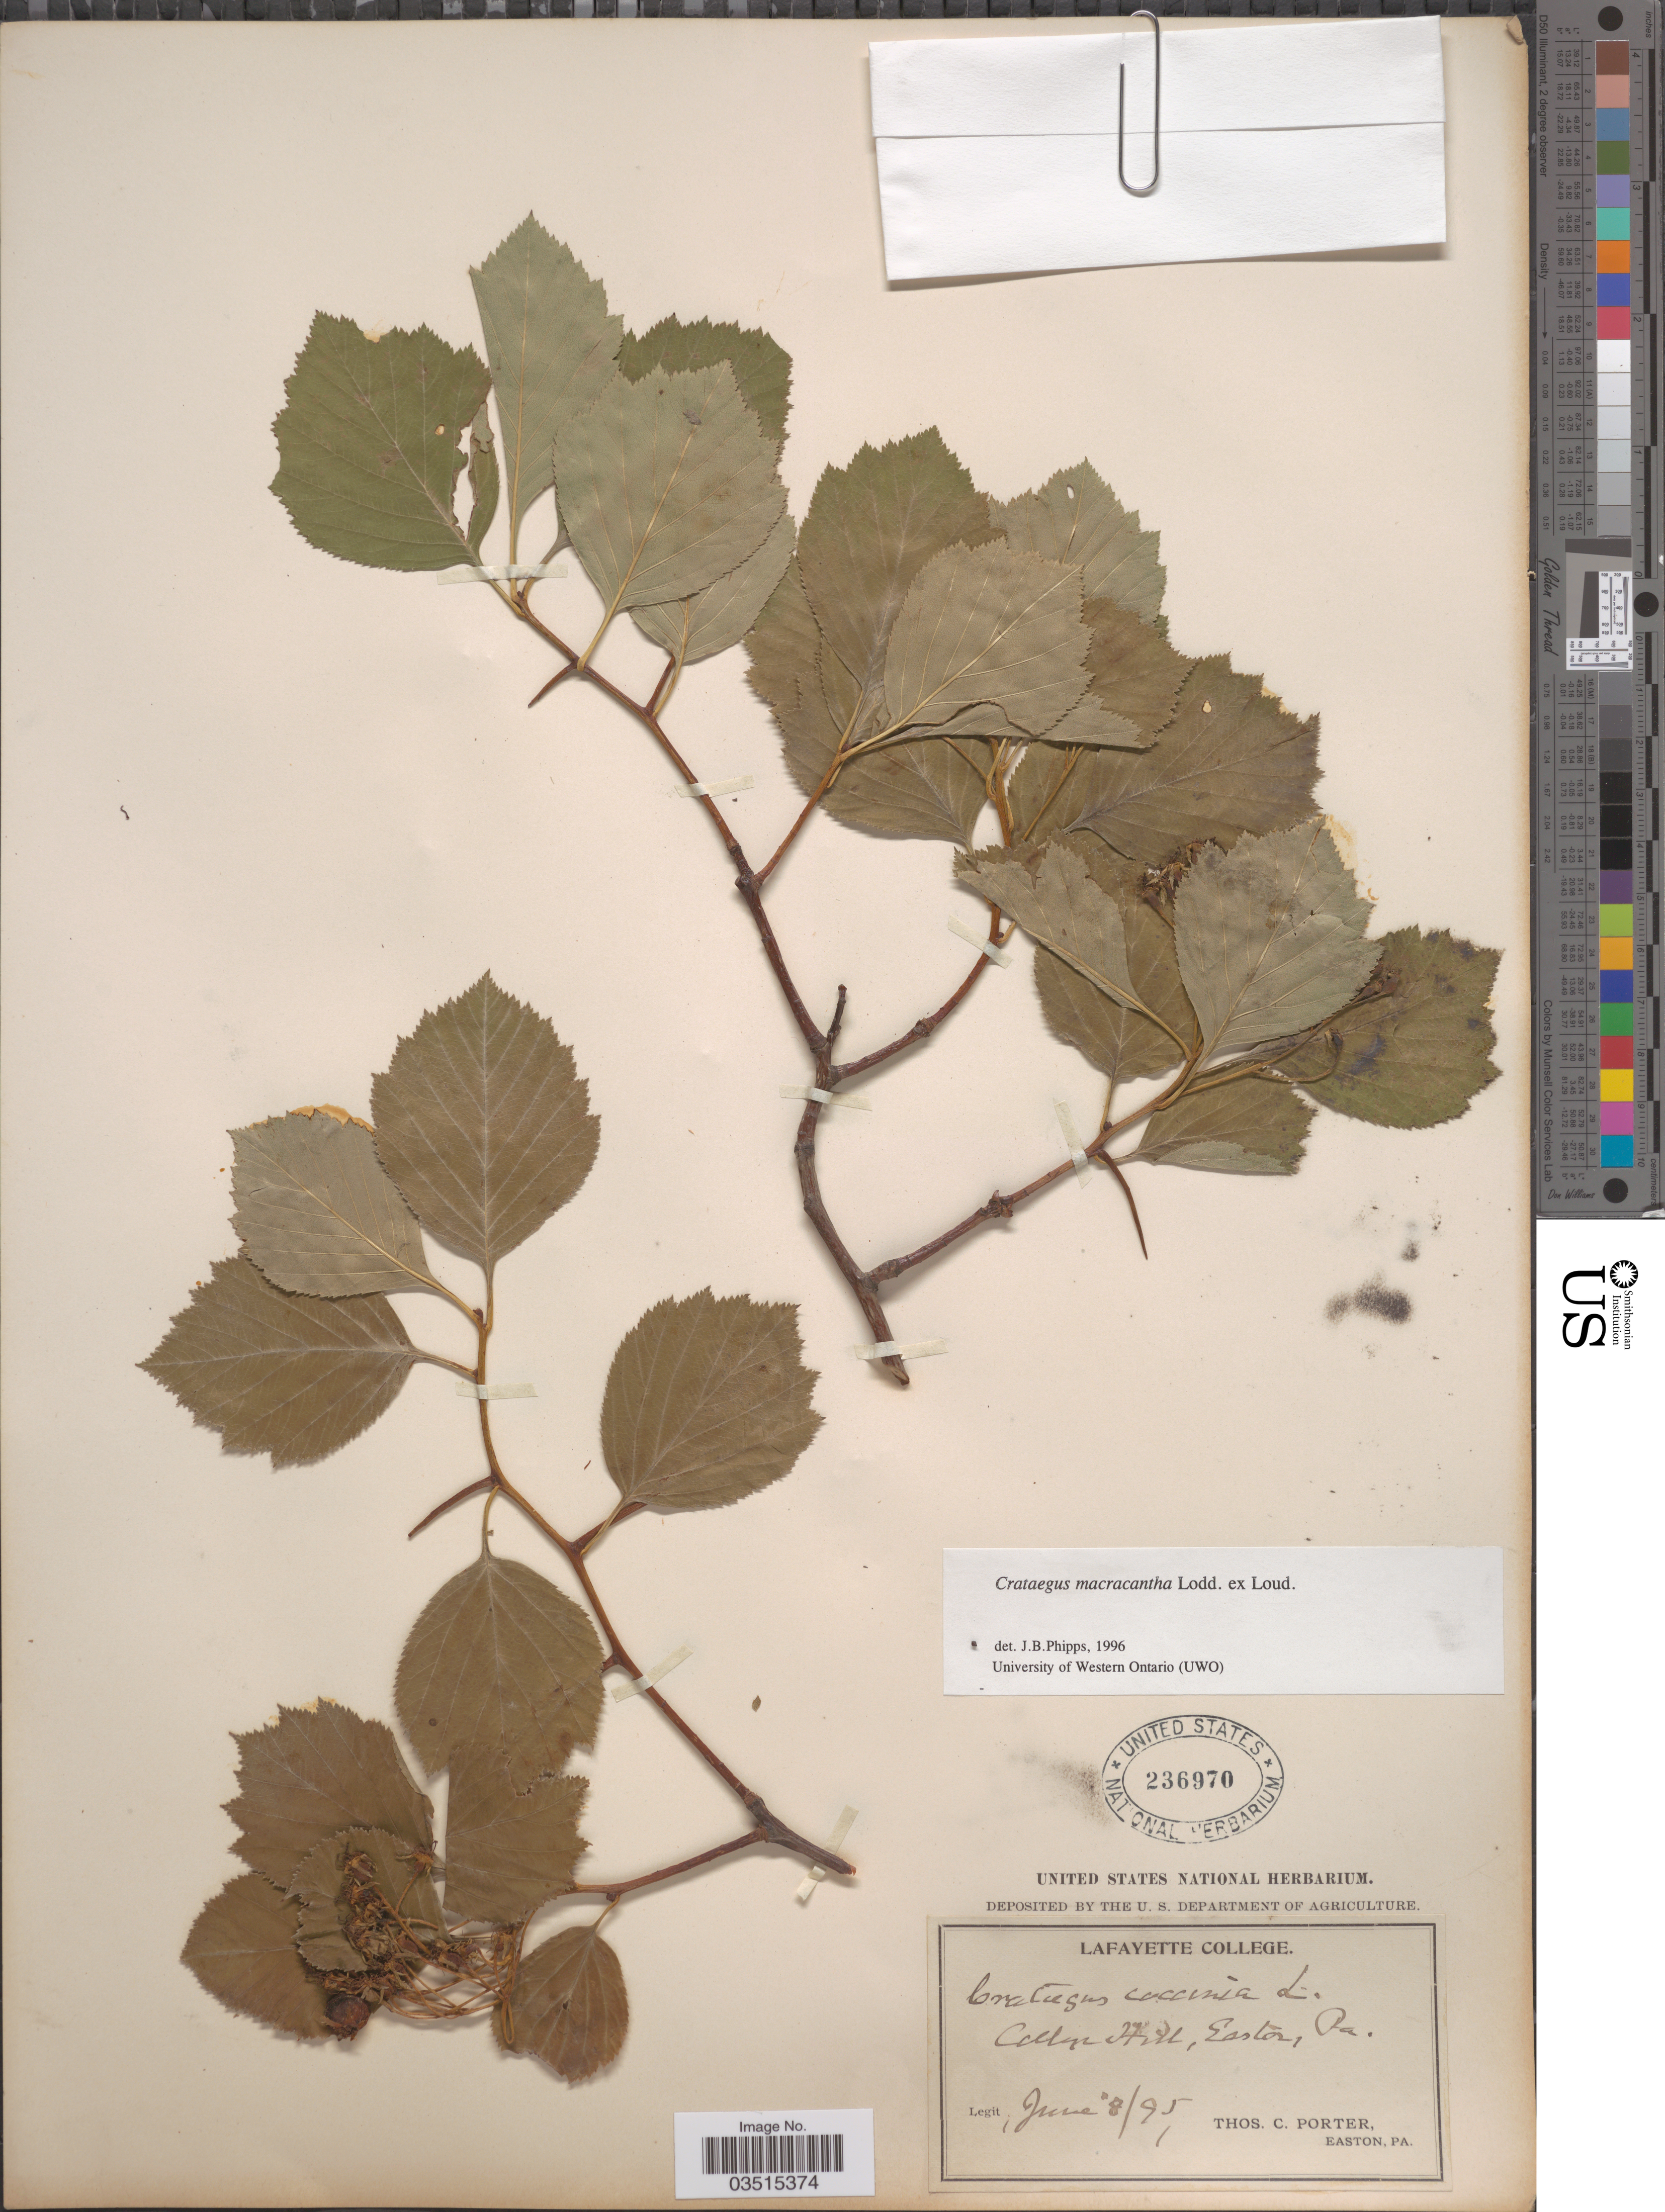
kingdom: Plantae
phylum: Tracheophyta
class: Magnoliopsida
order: Rosales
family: Rosaceae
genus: Crataegus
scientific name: Crataegus macracantha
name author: (Lindl.) Lodd. ex Loudon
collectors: T. Porter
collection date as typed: Transcribed d/m/y: 8/6/95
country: United States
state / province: Pennsylvania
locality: College Hill, Easton.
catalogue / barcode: US 236970